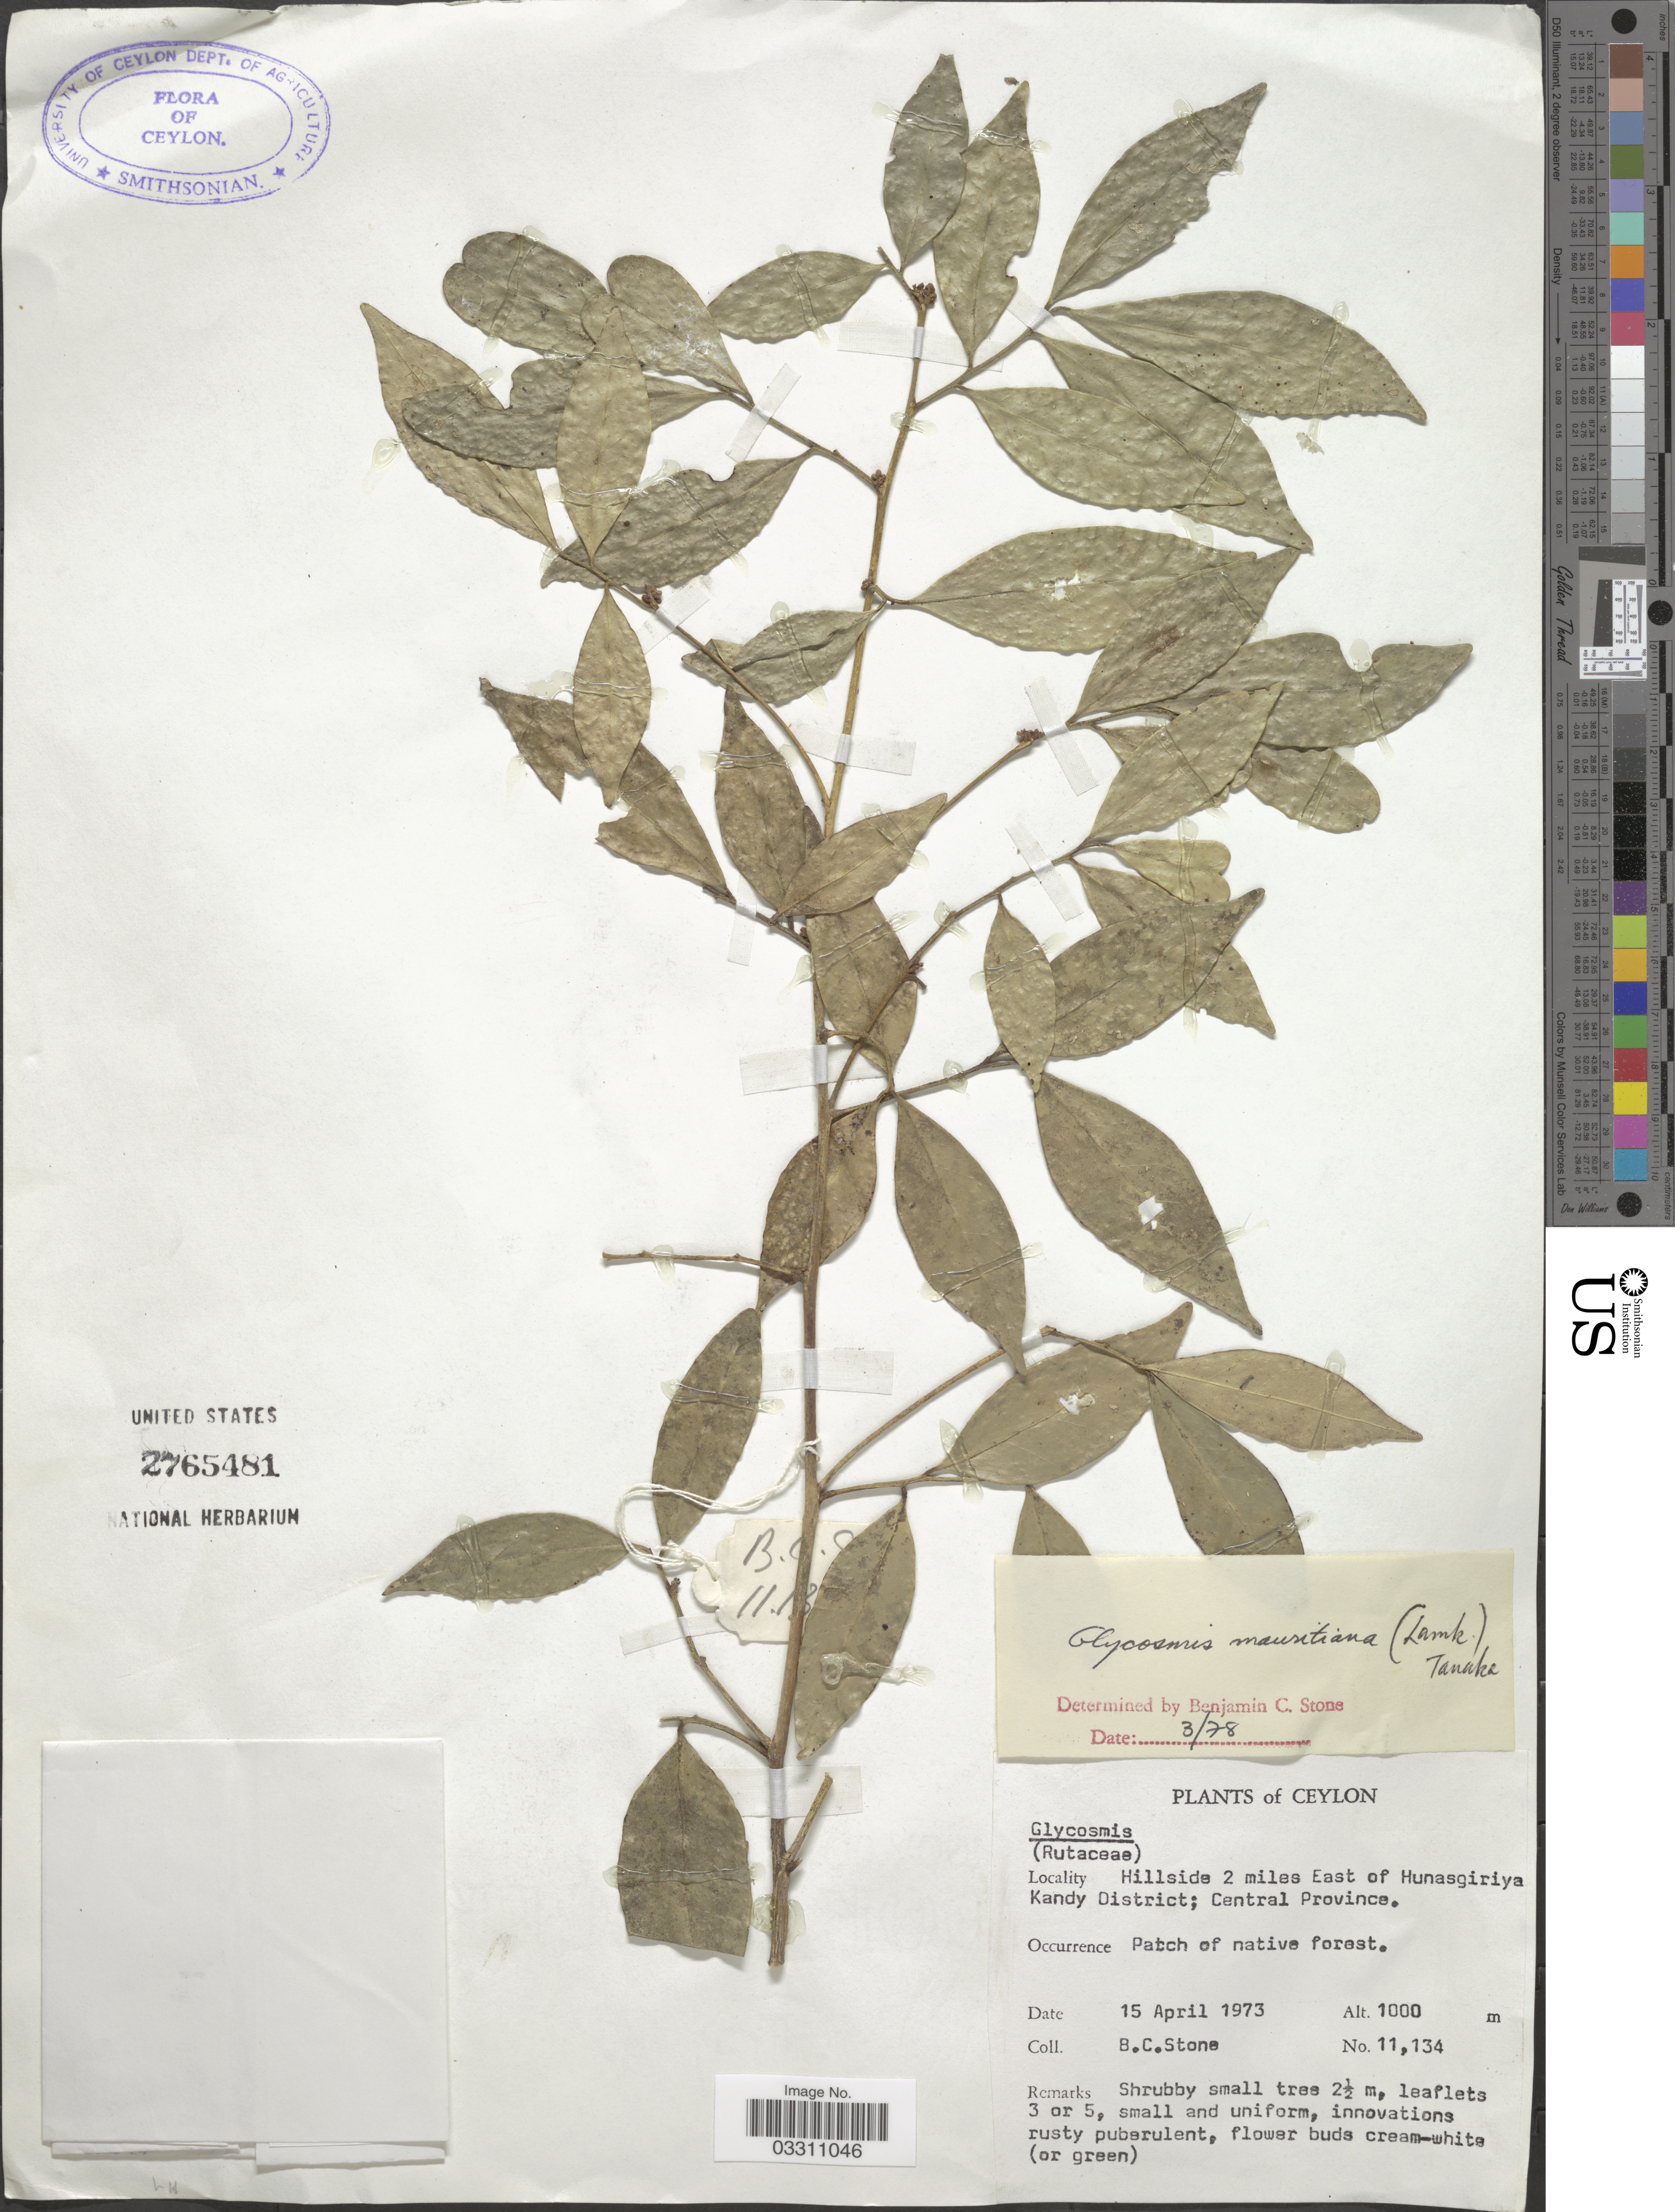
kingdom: Plantae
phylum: Tracheophyta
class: Magnoliopsida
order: Sapindales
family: Rutaceae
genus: Glycosmis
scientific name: Glycosmis mauritiana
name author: (Lamkey) Tanaka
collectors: B. C. Stone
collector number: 11134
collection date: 1973-04-15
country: Sri Lanka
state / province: Central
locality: Ceylon, Hillside 2 miles East of Hunasgiriya, Kandy District.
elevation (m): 1000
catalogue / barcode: US 2765481